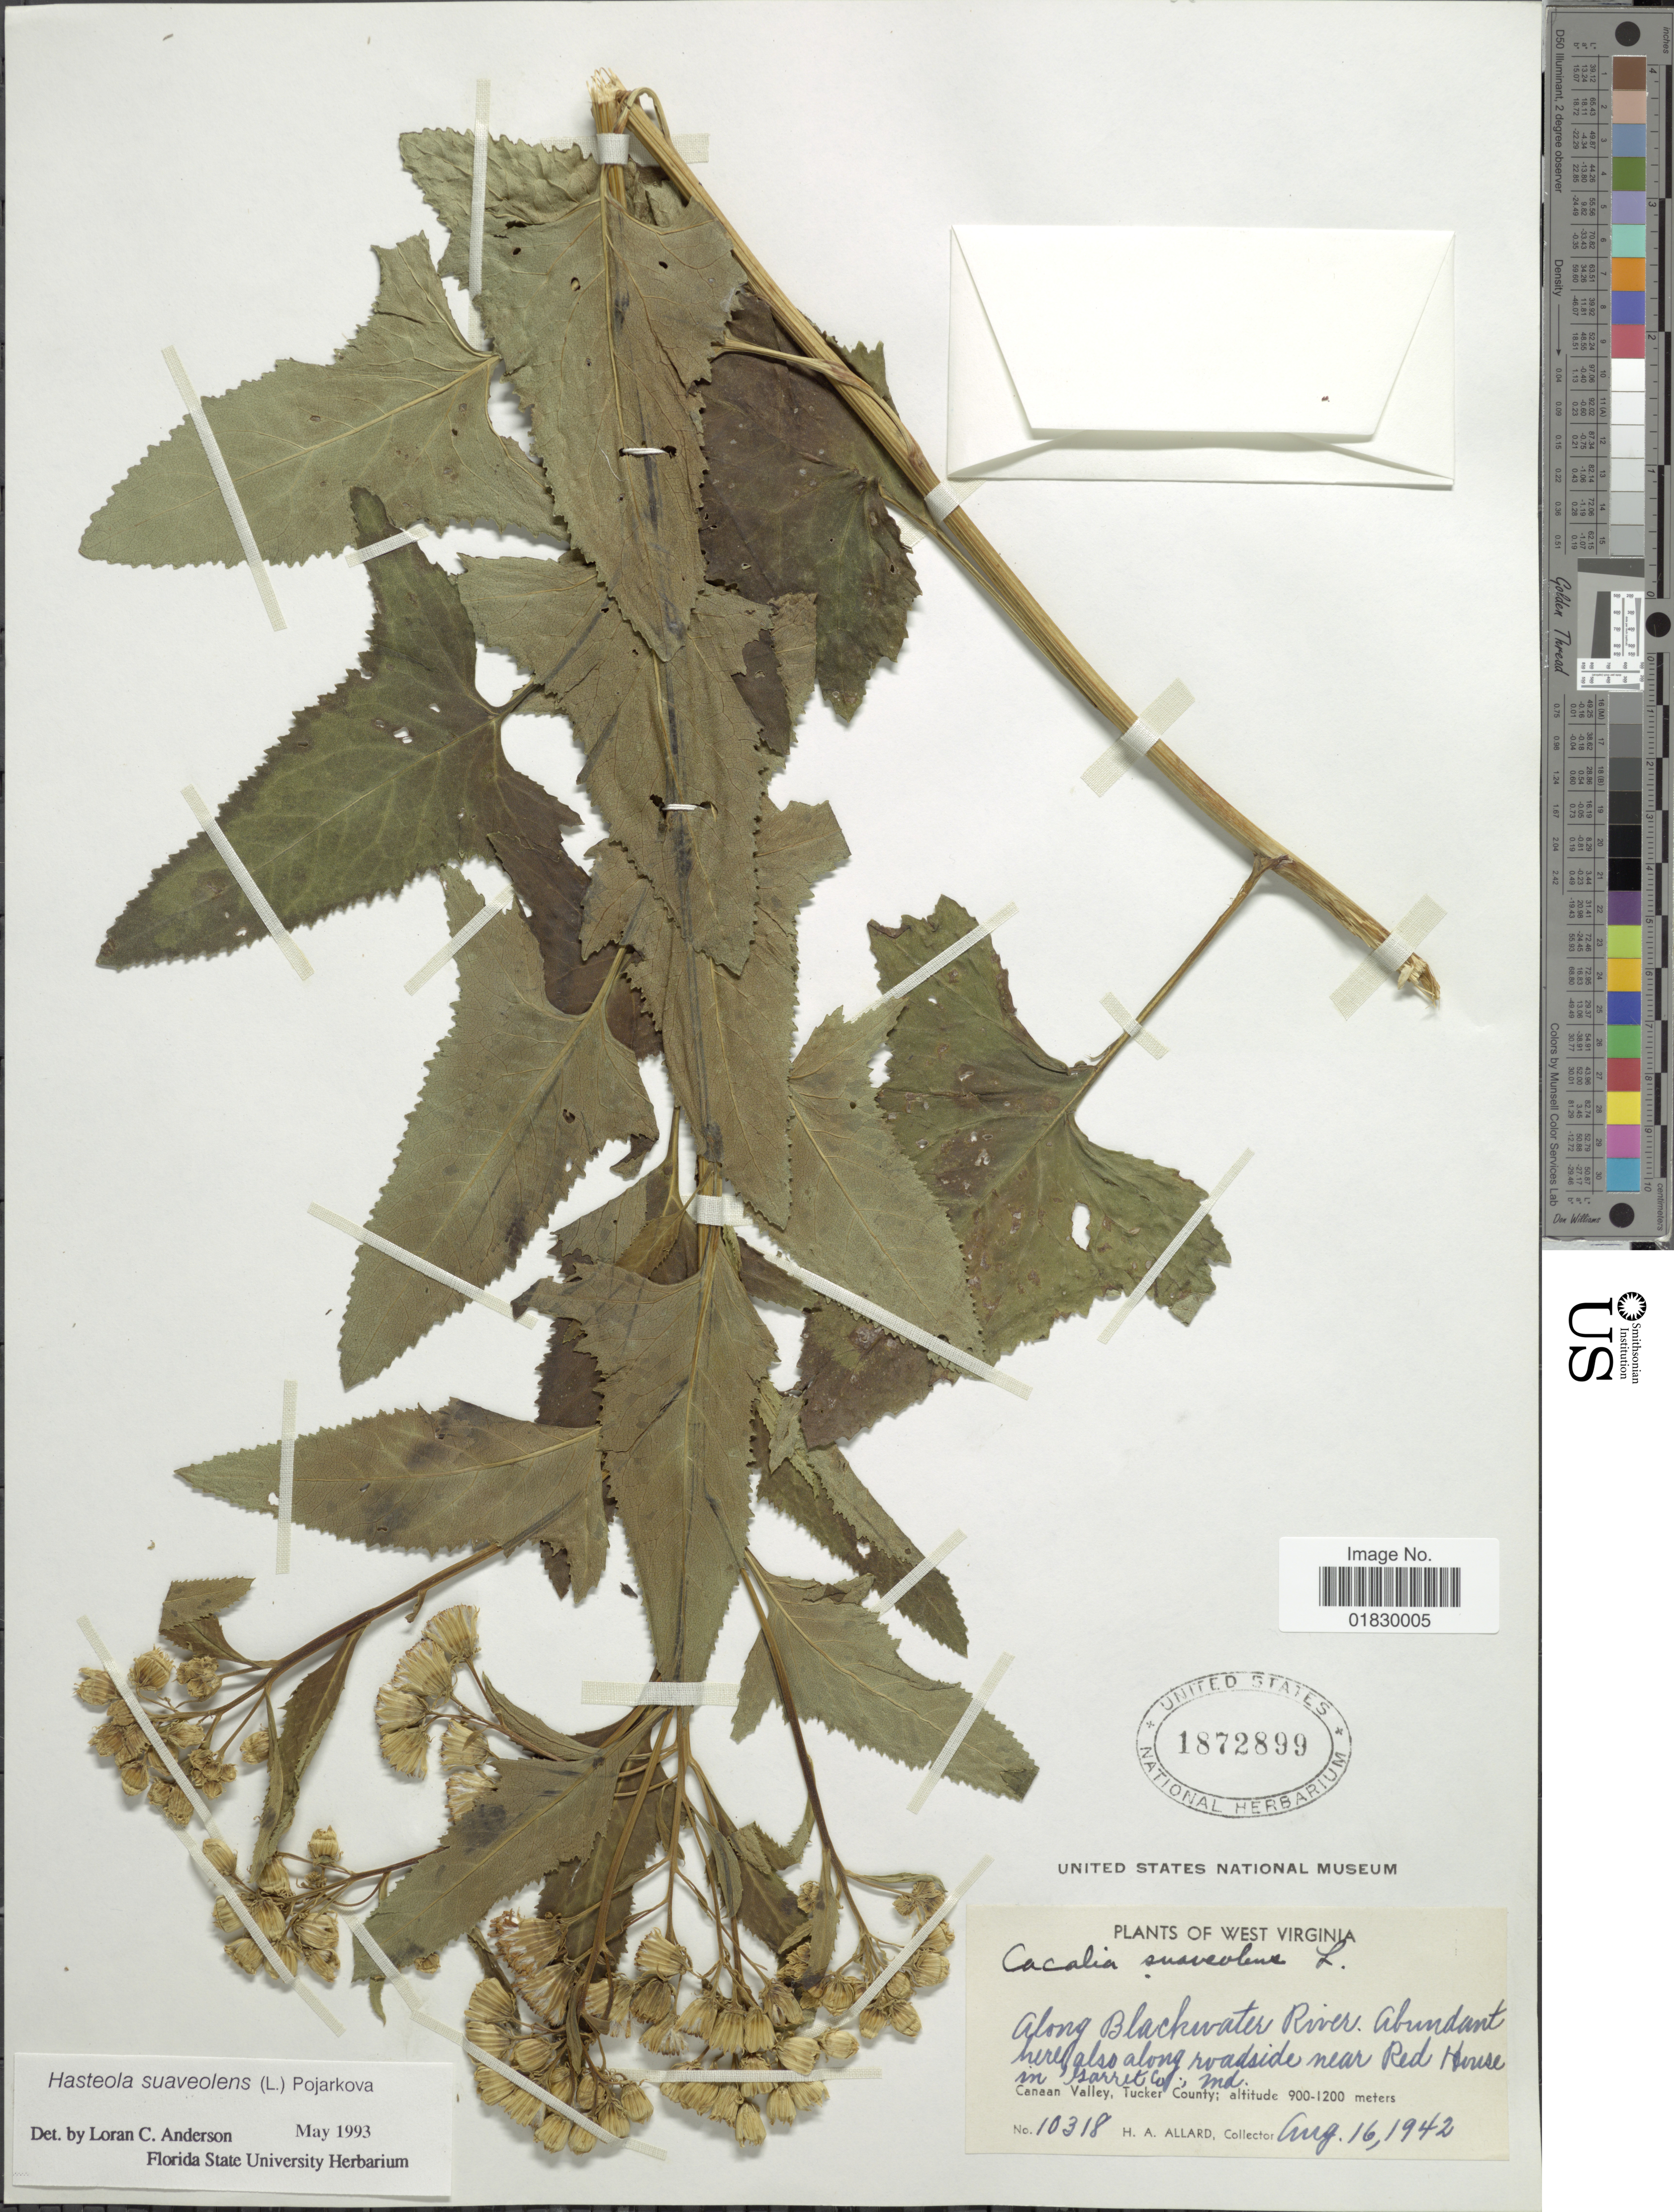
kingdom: Plantae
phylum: Tracheophyta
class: Magnoliopsida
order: Asterales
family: Asteraceae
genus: Hasteola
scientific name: Hasteola suaveolens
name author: (L.) Pojark.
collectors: H. A. Allard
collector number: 10318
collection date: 1942-08-16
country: United States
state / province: West Virginia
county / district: Tucker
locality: West Virginia, Along Blackwater River, Abundant here also along roadside near Red House in Garrett Co., md., Canaan Valley, Tucker County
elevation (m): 900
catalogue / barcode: US 1872899